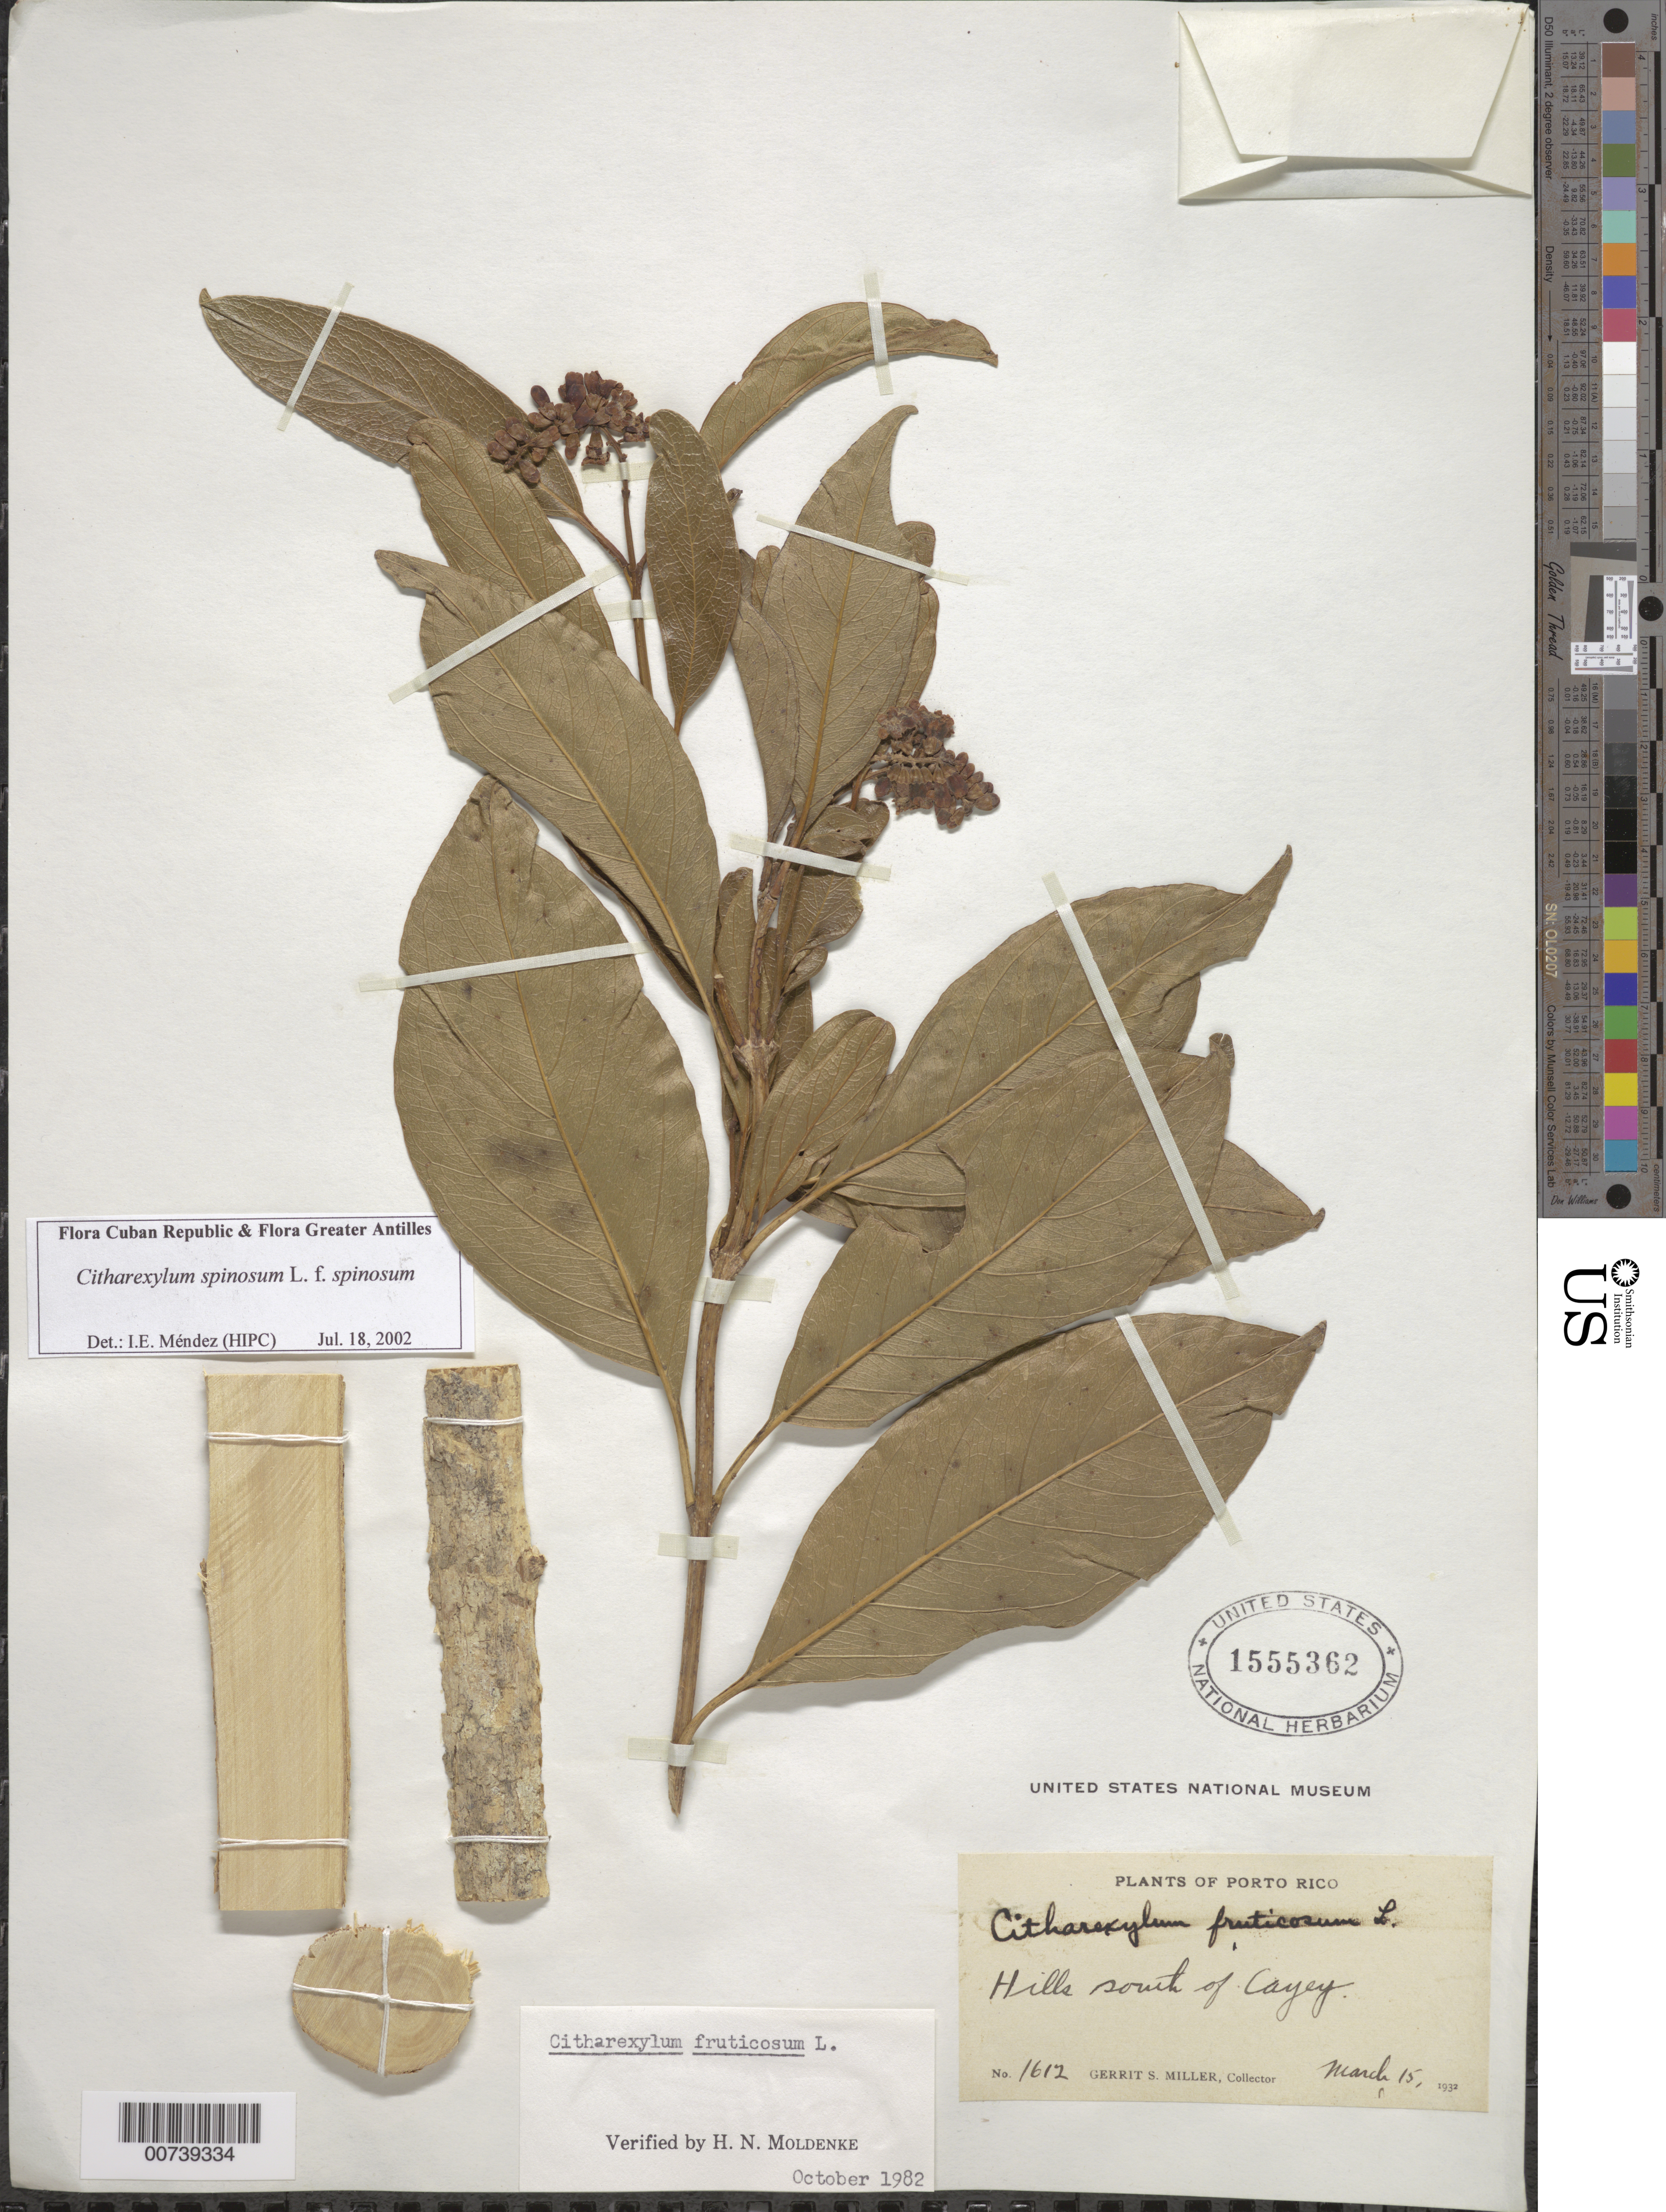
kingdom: Plantae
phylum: Tracheophyta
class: Magnoliopsida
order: Lamiales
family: Verbenaceae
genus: Citharexylum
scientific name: Citharexylum spinosum f. spinosum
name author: L.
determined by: Méndez, Isidro E., (HIPC)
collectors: G. S. Miller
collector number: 1612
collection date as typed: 15 Mar 1932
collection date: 1932-03-15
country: Puerto Rico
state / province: Cayey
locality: Hills S of Cayey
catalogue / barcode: US 1555362